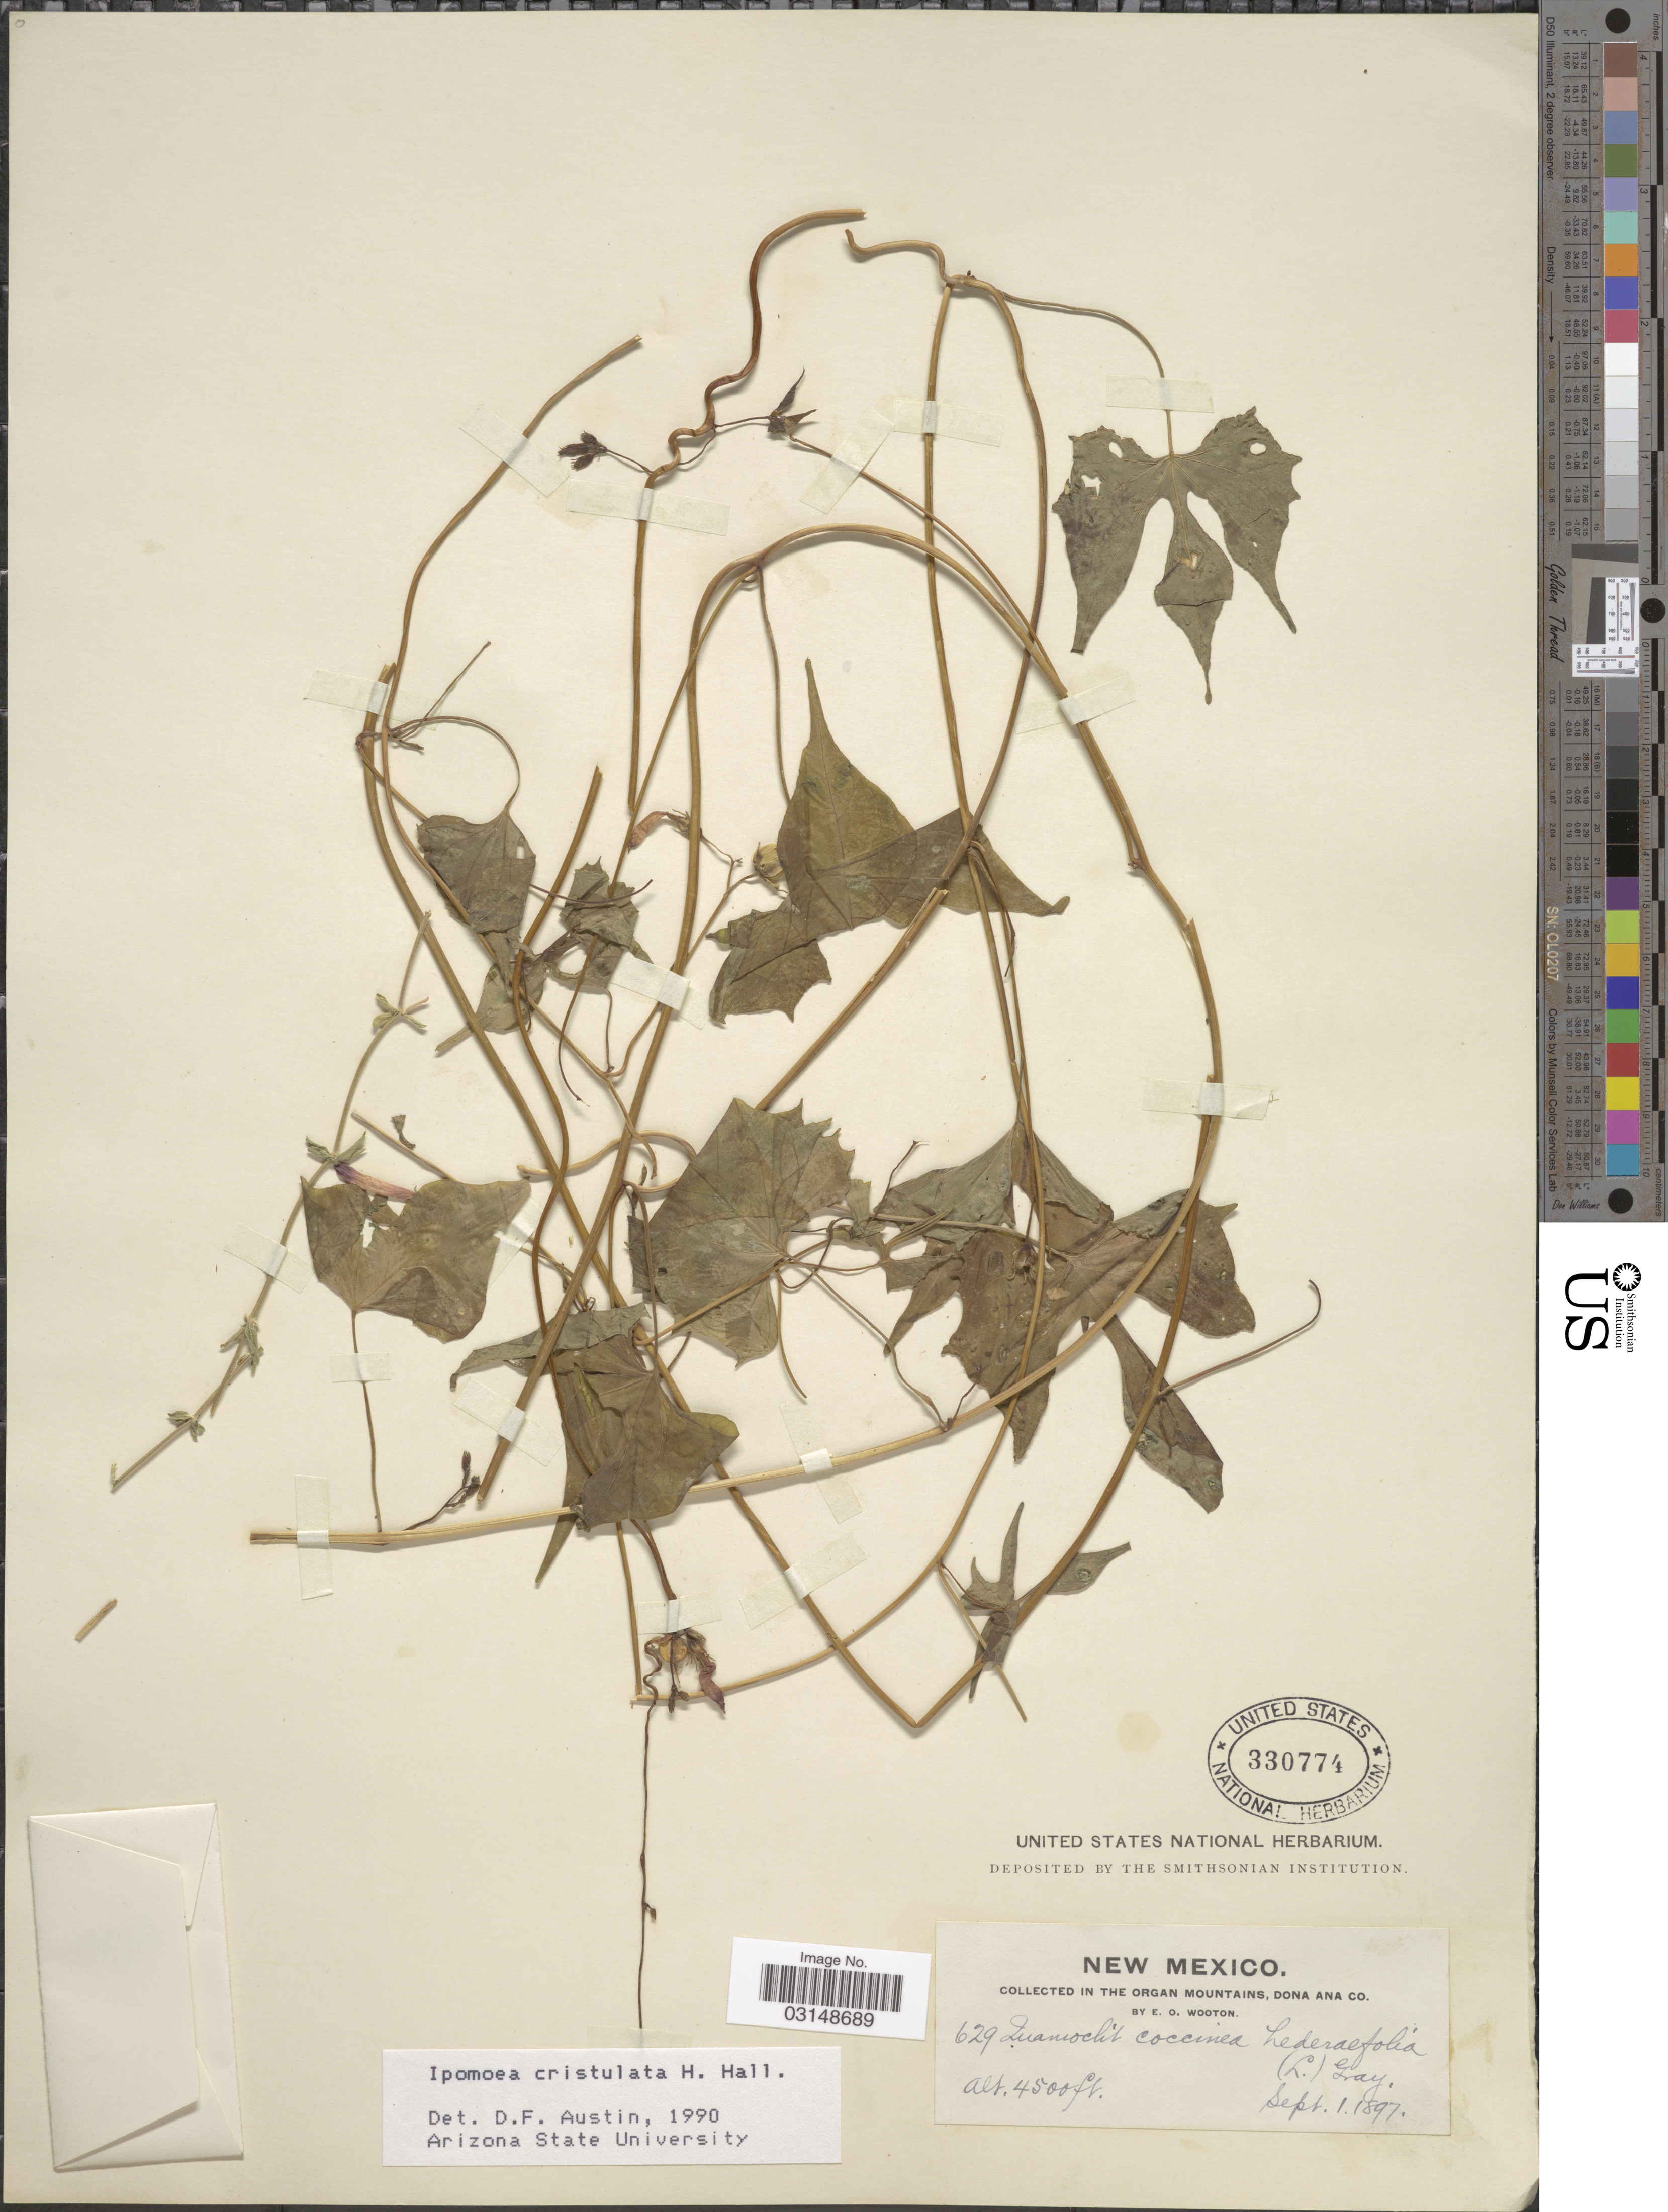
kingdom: Plantae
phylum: Tracheophyta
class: Magnoliopsida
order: Solanales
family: Convolvulaceae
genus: Ipomoea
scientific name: Ipomoea cristulata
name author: Hallier f.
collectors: E. O. Wooton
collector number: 627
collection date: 1897-09-01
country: United States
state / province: New Mexico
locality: In The Organ Mountains, Dona Ana Co.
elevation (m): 1372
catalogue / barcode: US 330774